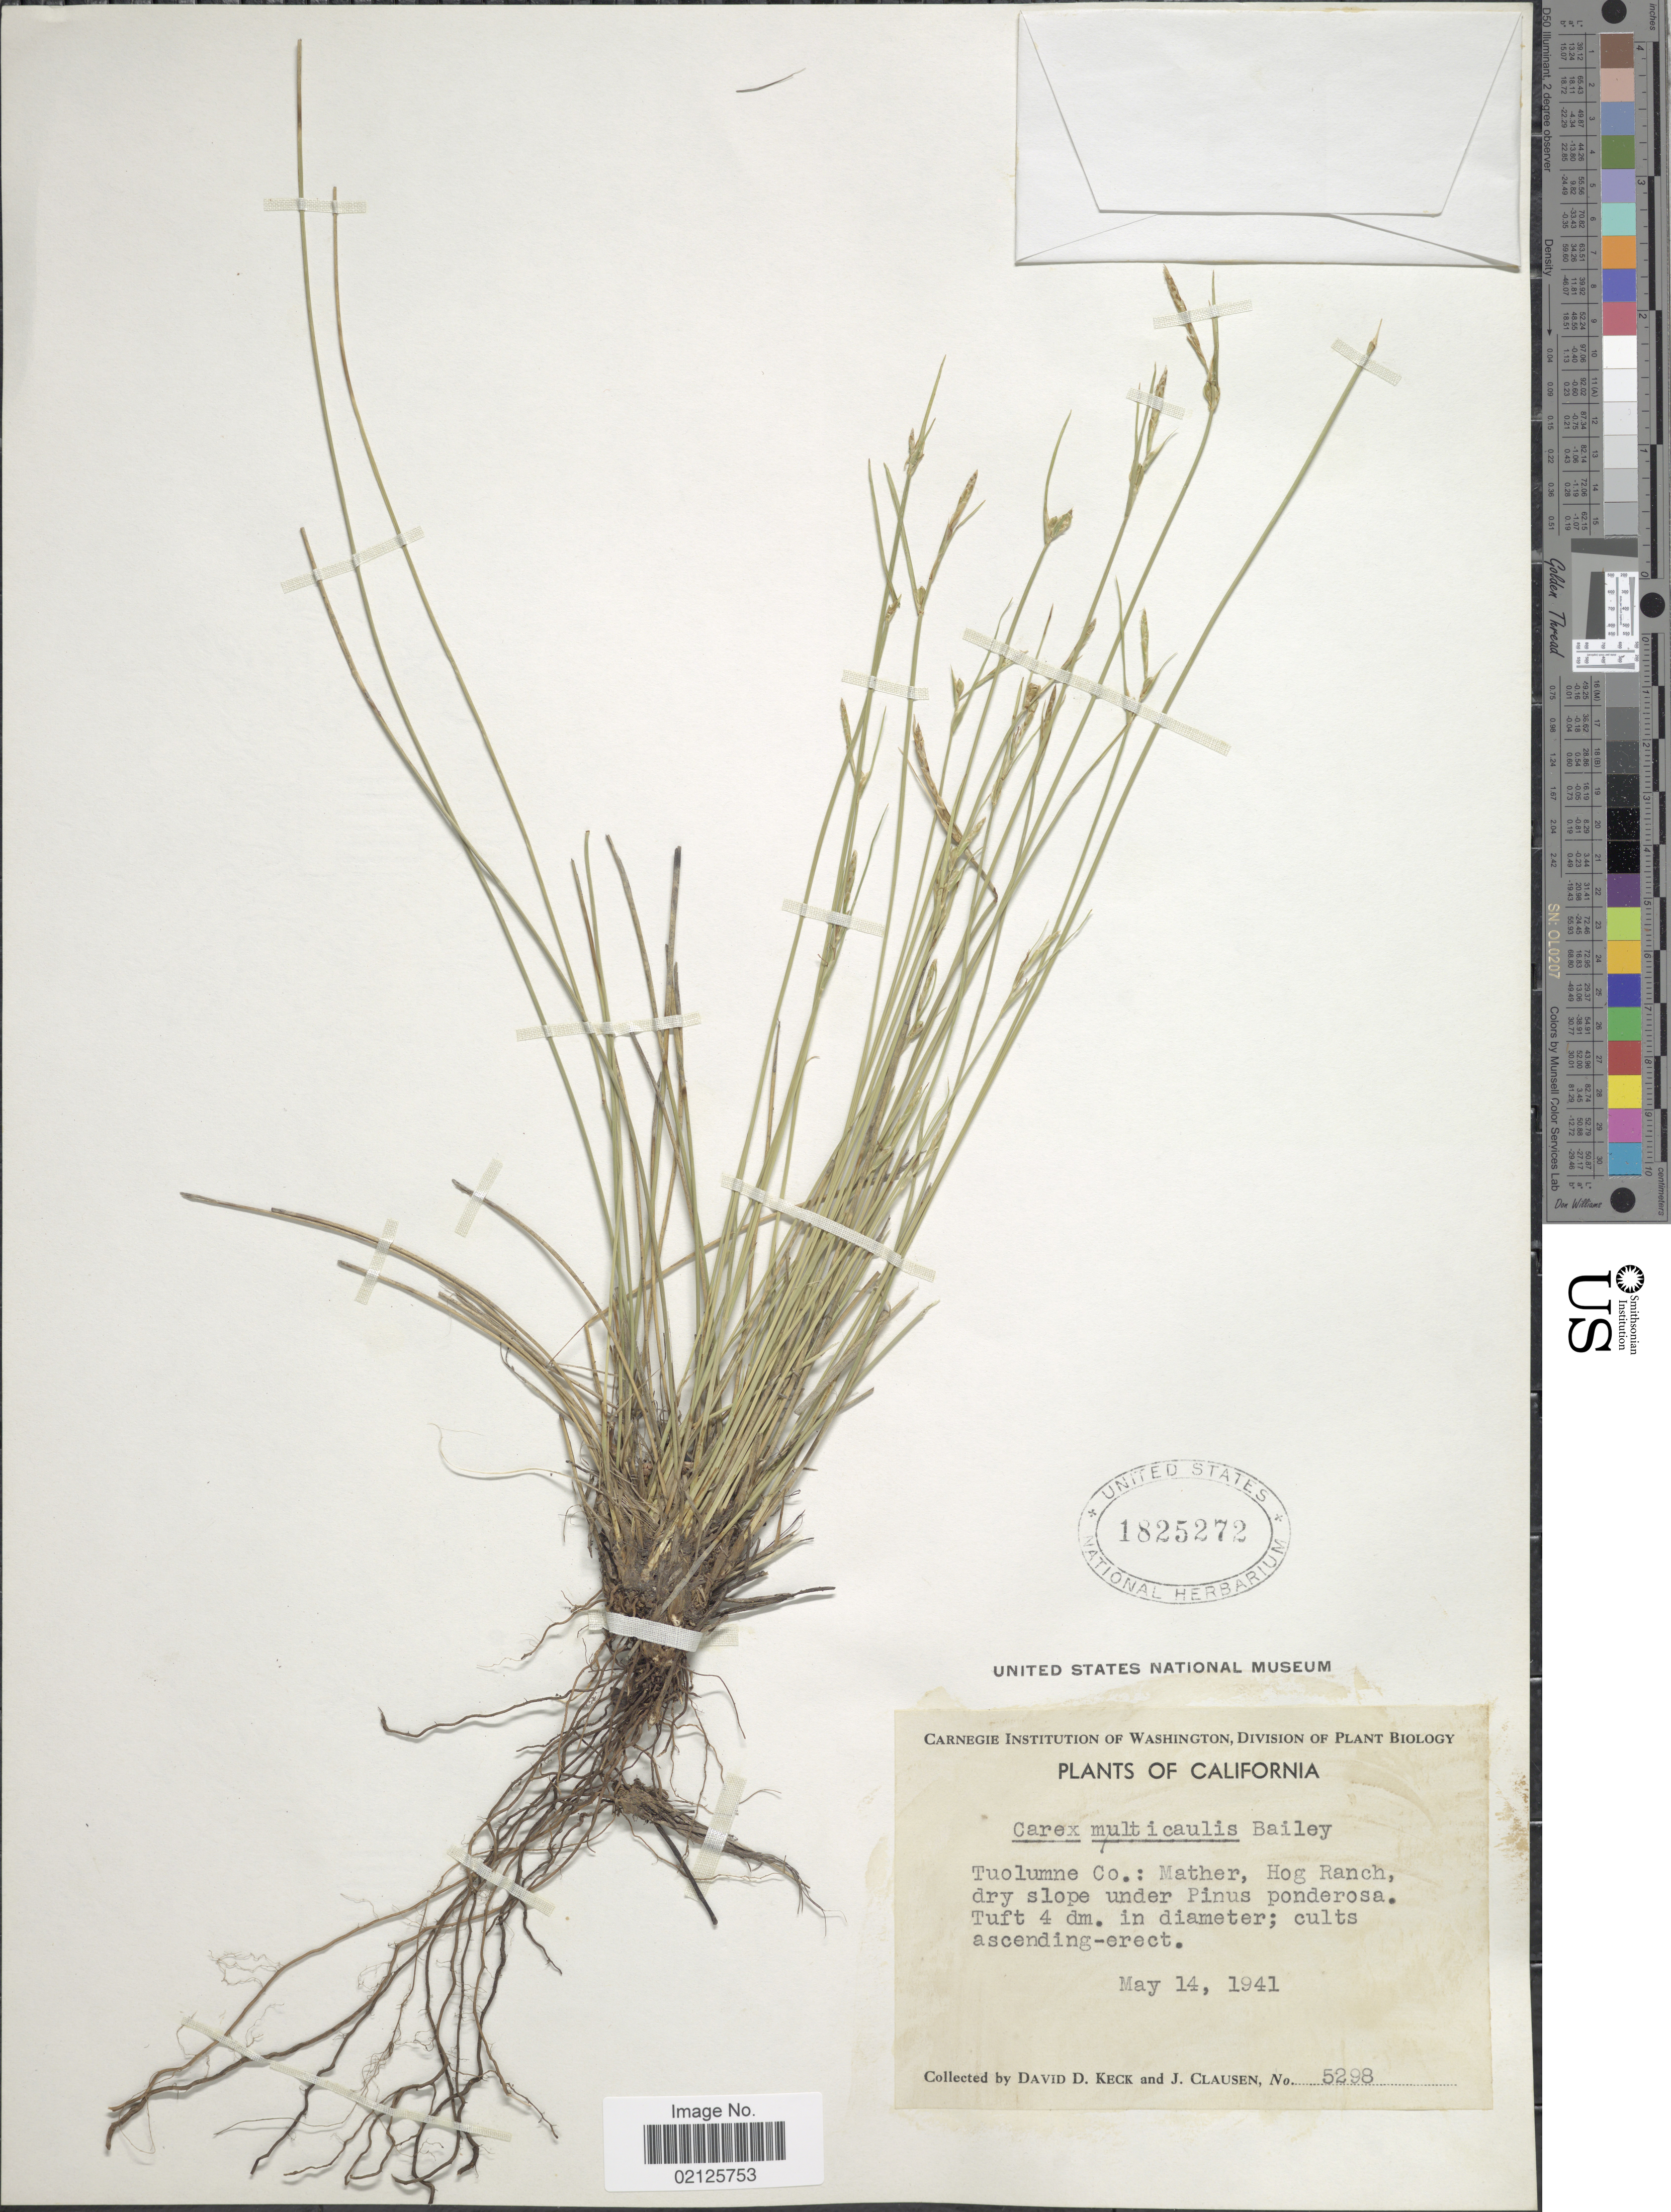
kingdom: Plantae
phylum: Tracheophyta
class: Liliopsida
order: Poales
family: Cyperaceae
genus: Carex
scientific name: Carex multicaulis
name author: L.H. Bailey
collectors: D. D. Keck & J. Clausen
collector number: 5298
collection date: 1941-05-14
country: United States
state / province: California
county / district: Tuolumne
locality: Tuolumne Co: Mather, Hog Ranch, dry slope under Pinus ponderosa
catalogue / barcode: US 1825272